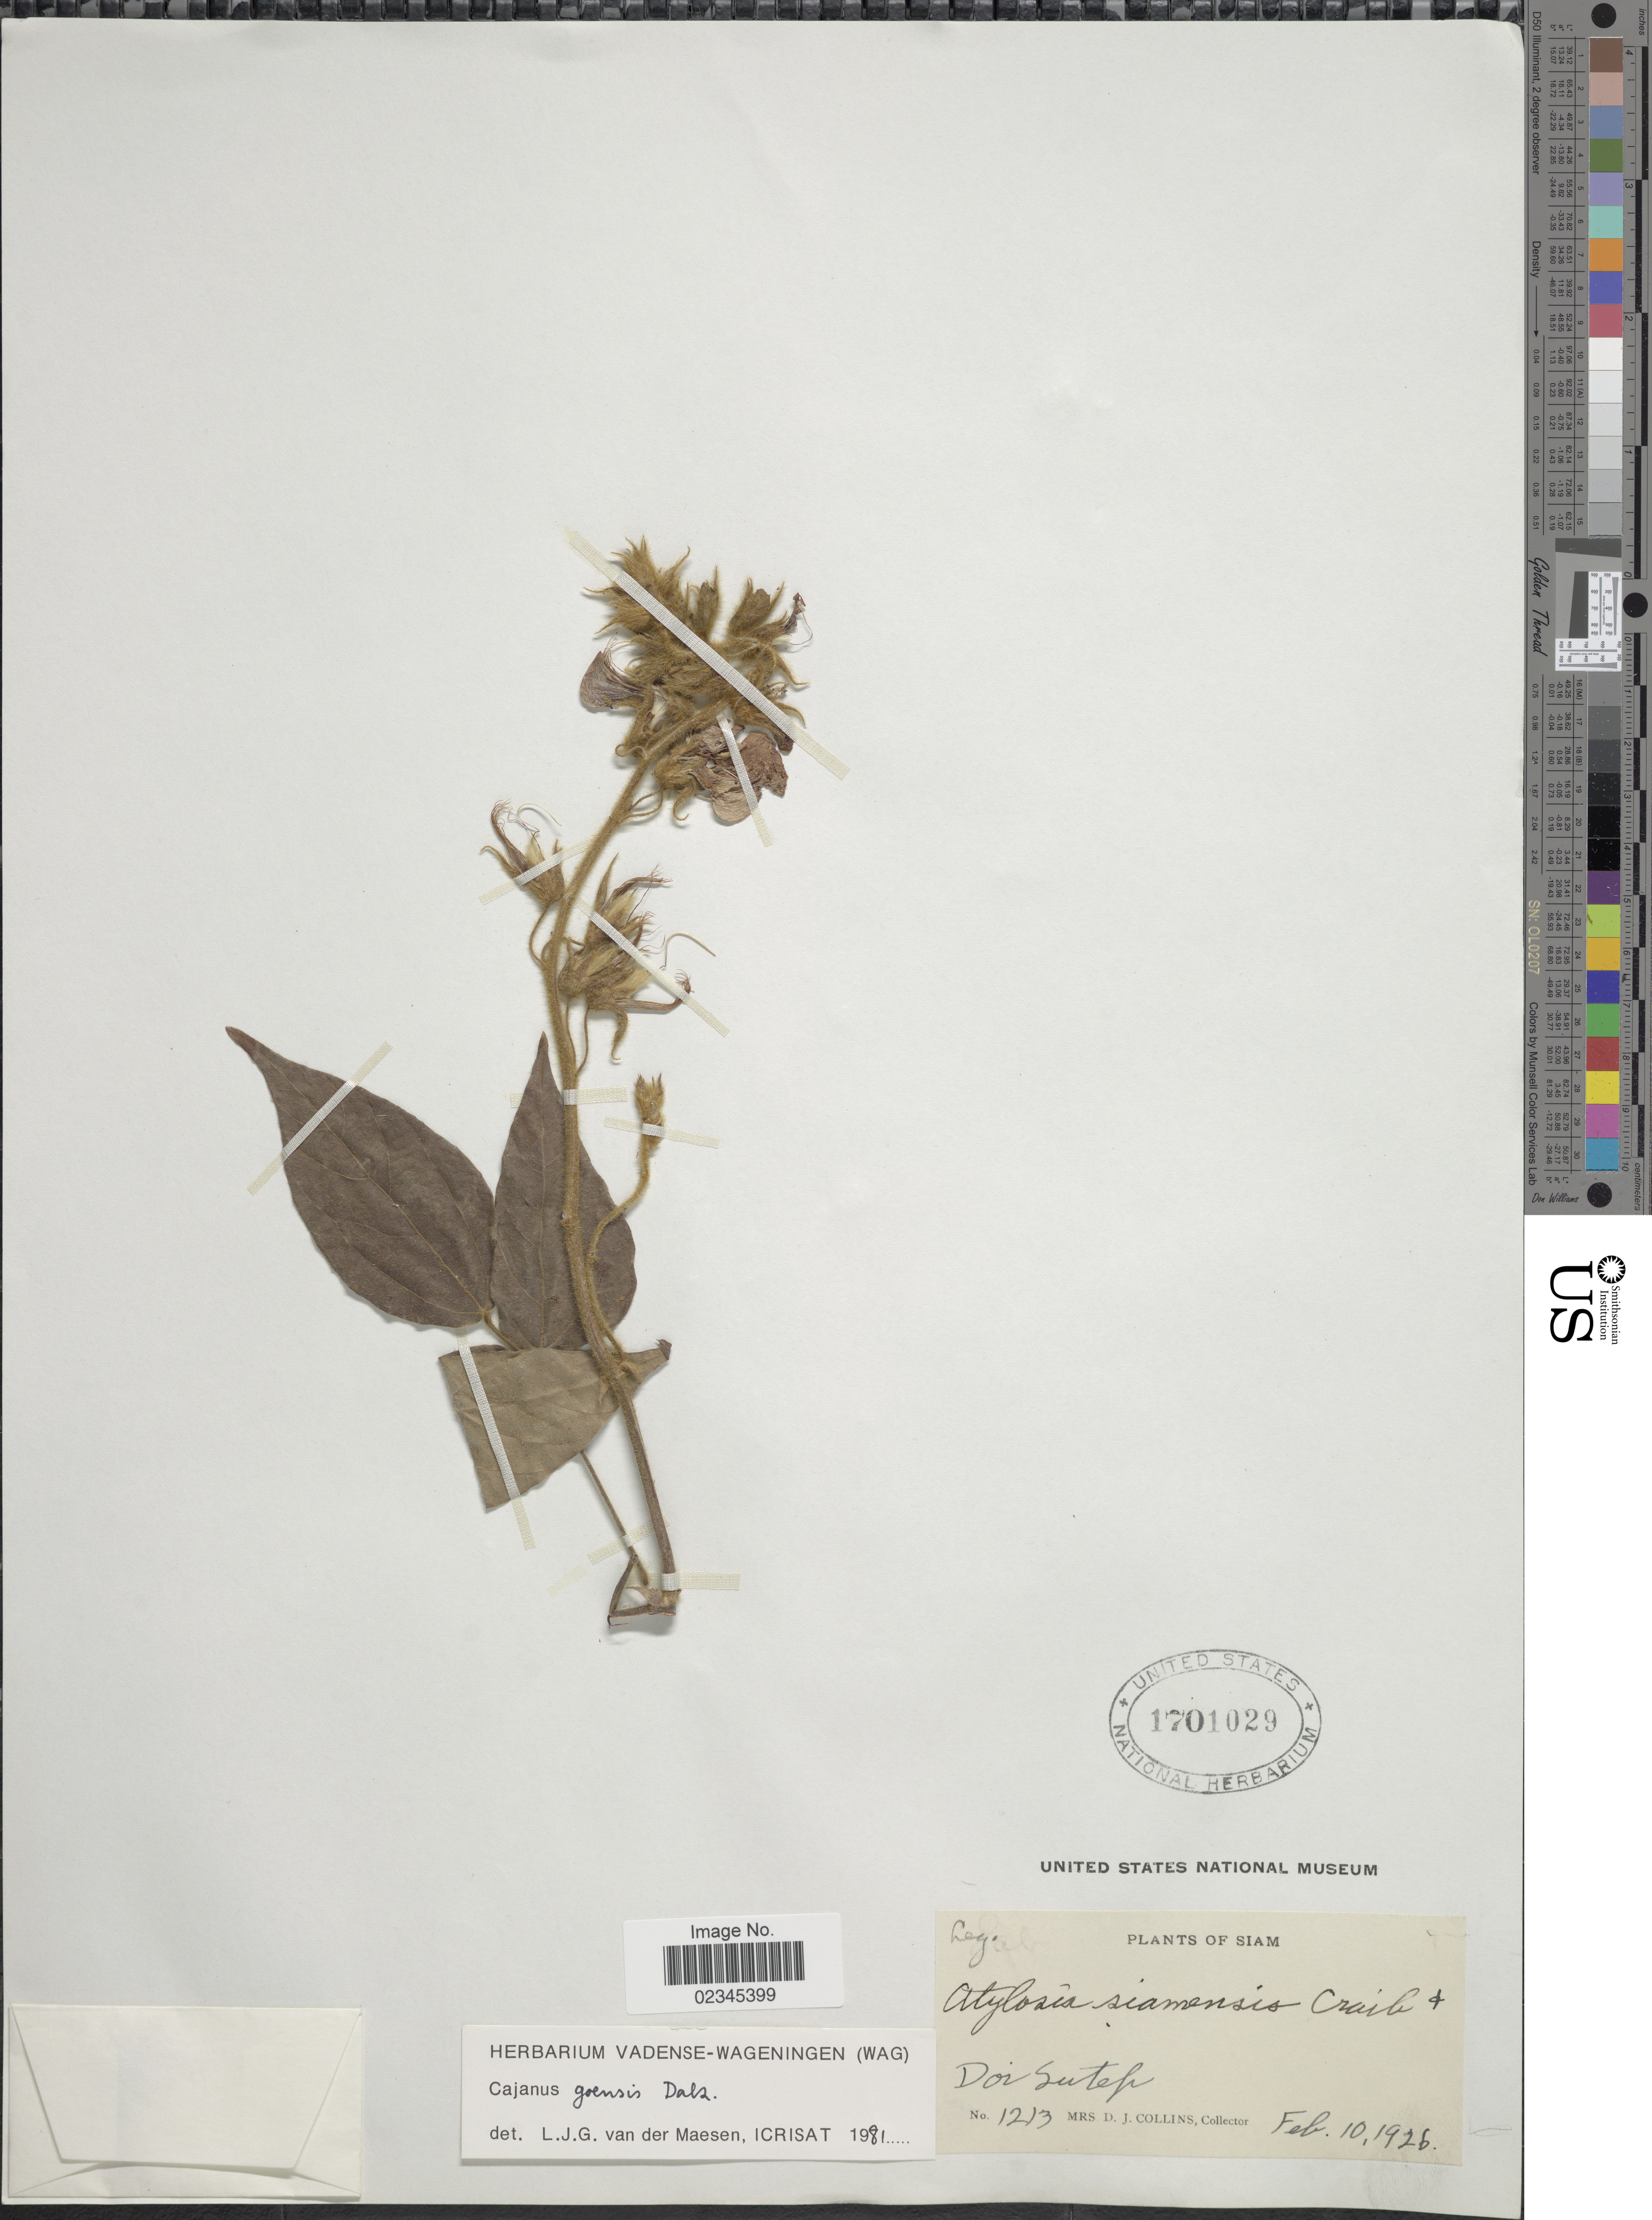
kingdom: Plantae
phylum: Tracheophyta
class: Magnoliopsida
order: Fabales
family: Fabaceae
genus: Cajanus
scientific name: Cajanus goensis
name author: Dalzell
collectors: Mrs. D. J. Collins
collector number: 1213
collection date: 1926-02-10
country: Thailand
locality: Siam. Doi Sutep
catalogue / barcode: US 1701029